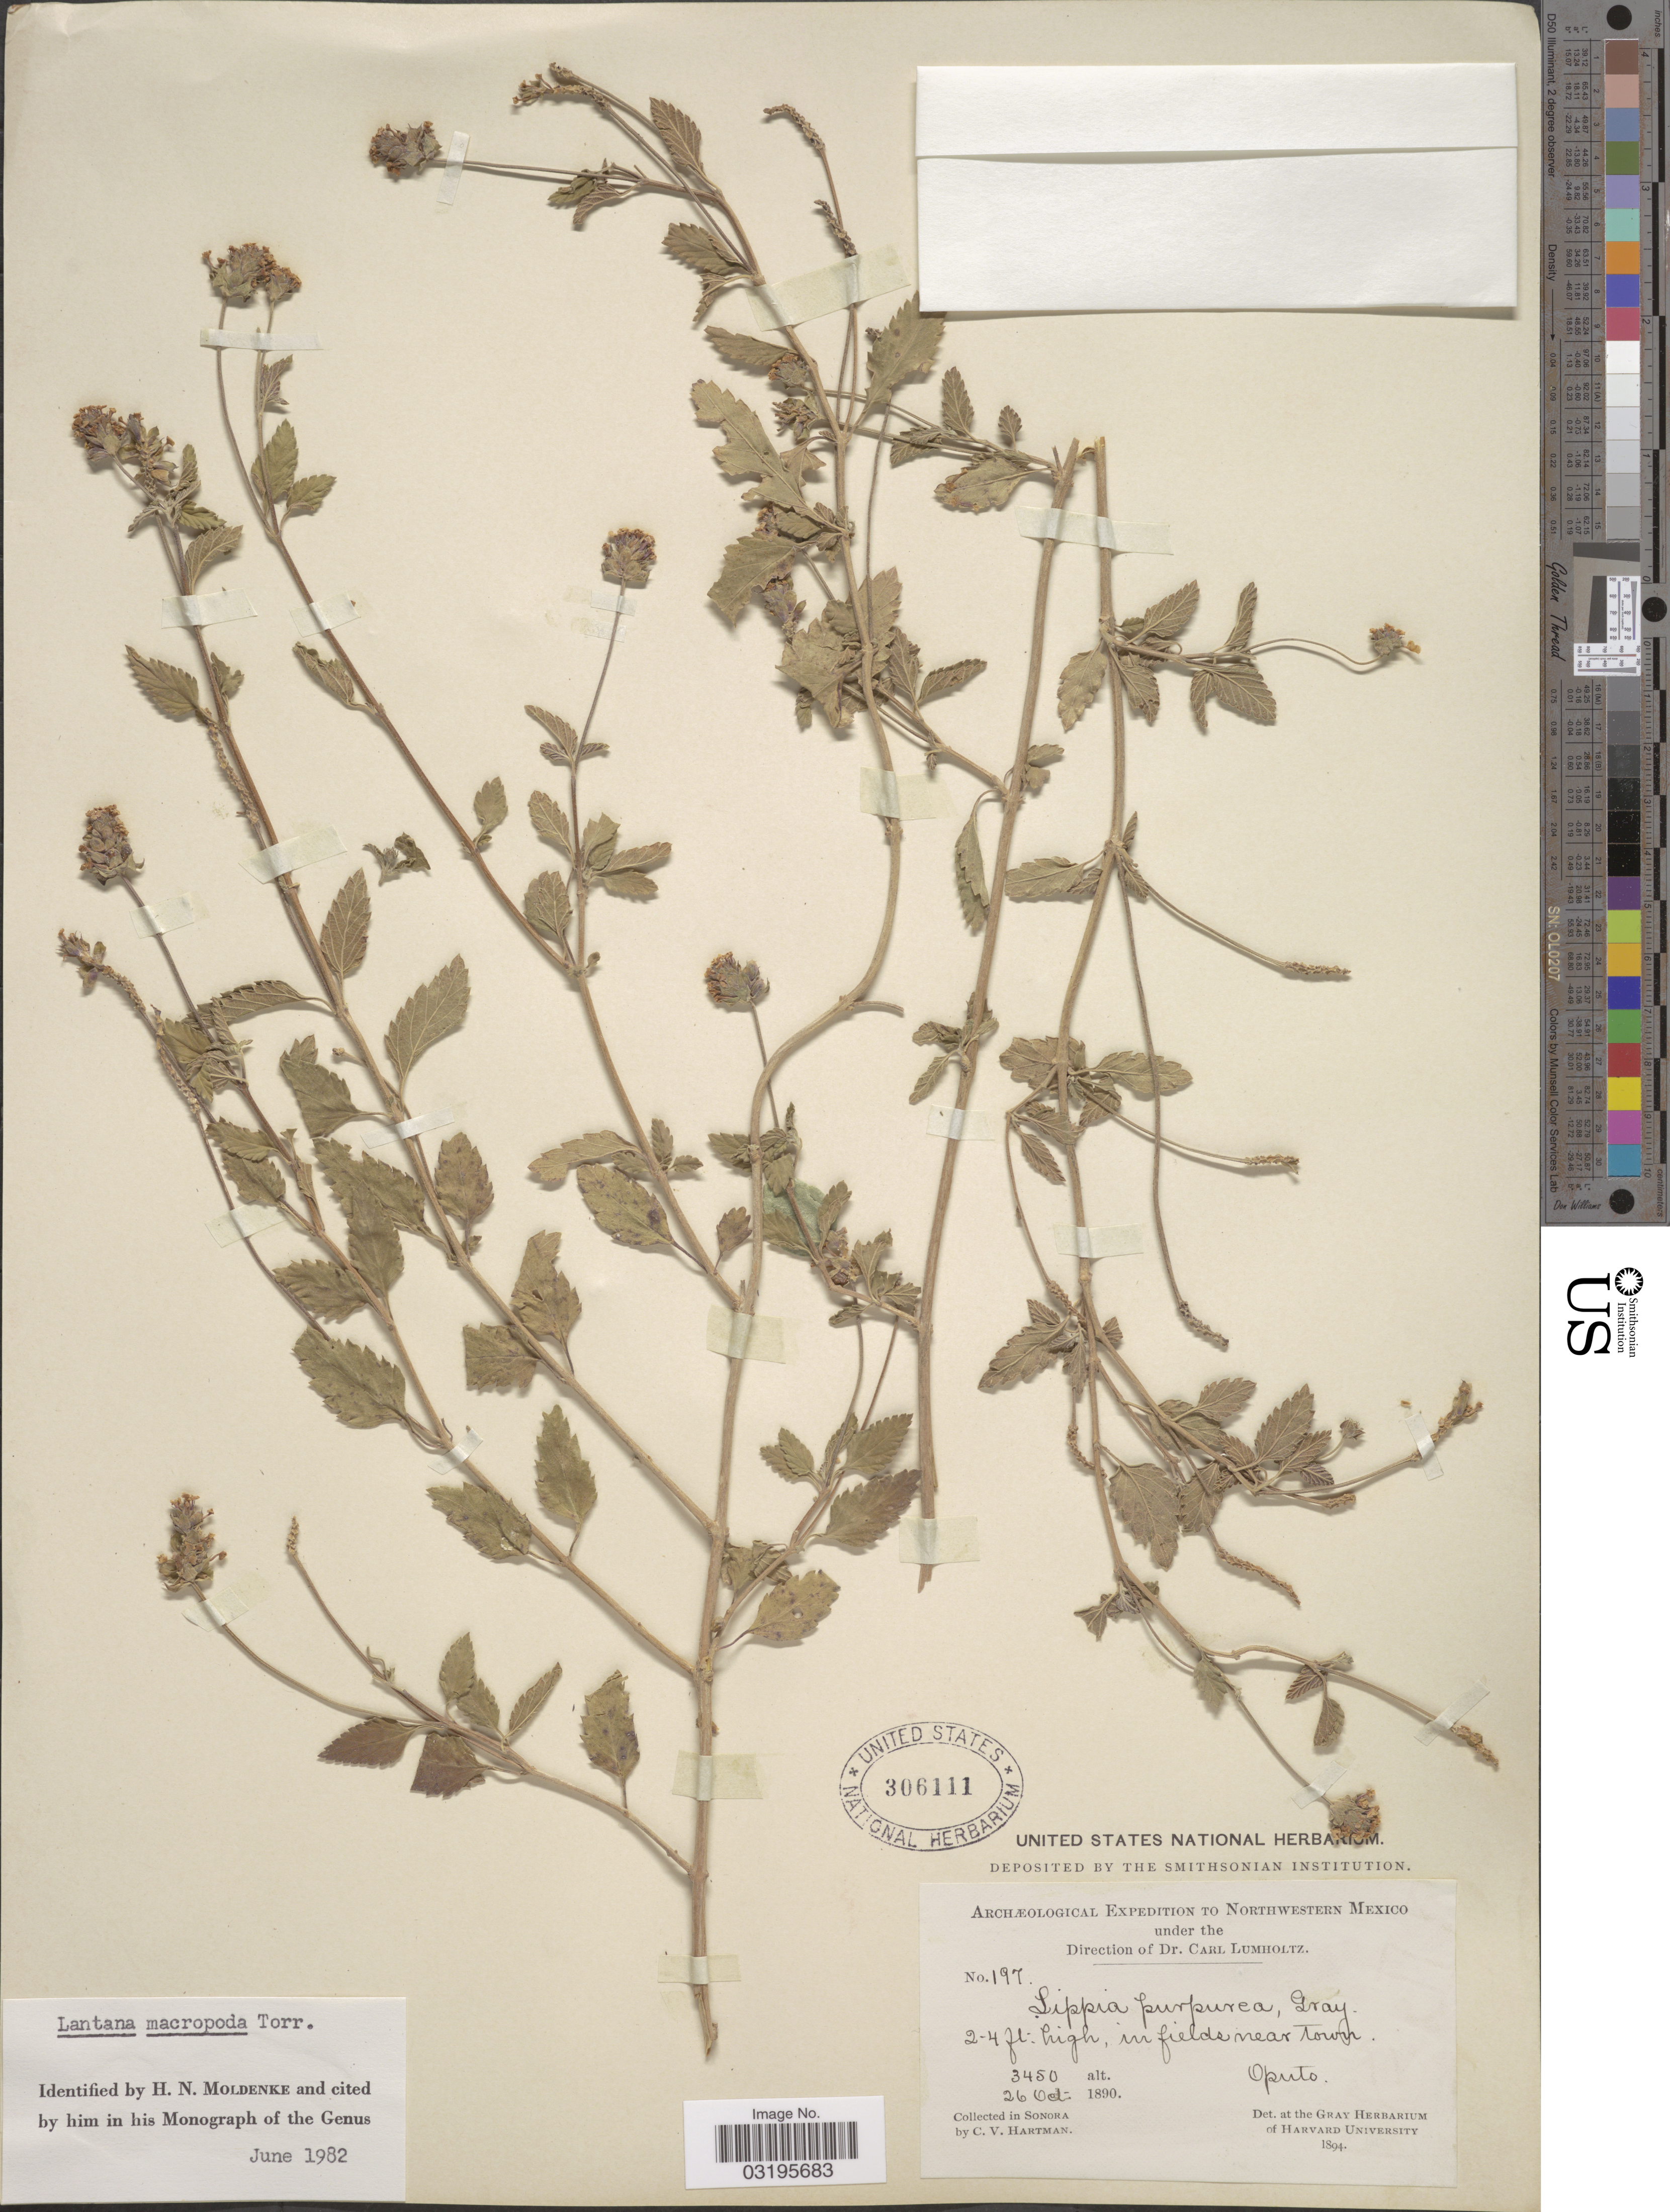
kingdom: Plantae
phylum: Tracheophyta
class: Magnoliopsida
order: Lamiales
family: Verbenaceae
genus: Lantana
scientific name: Lantana macropoda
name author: Torr.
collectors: C. V. Hartman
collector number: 197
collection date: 1890-10-26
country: Mexico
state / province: Sonora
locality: Northwestern Mexico. Puto.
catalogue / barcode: US 306111